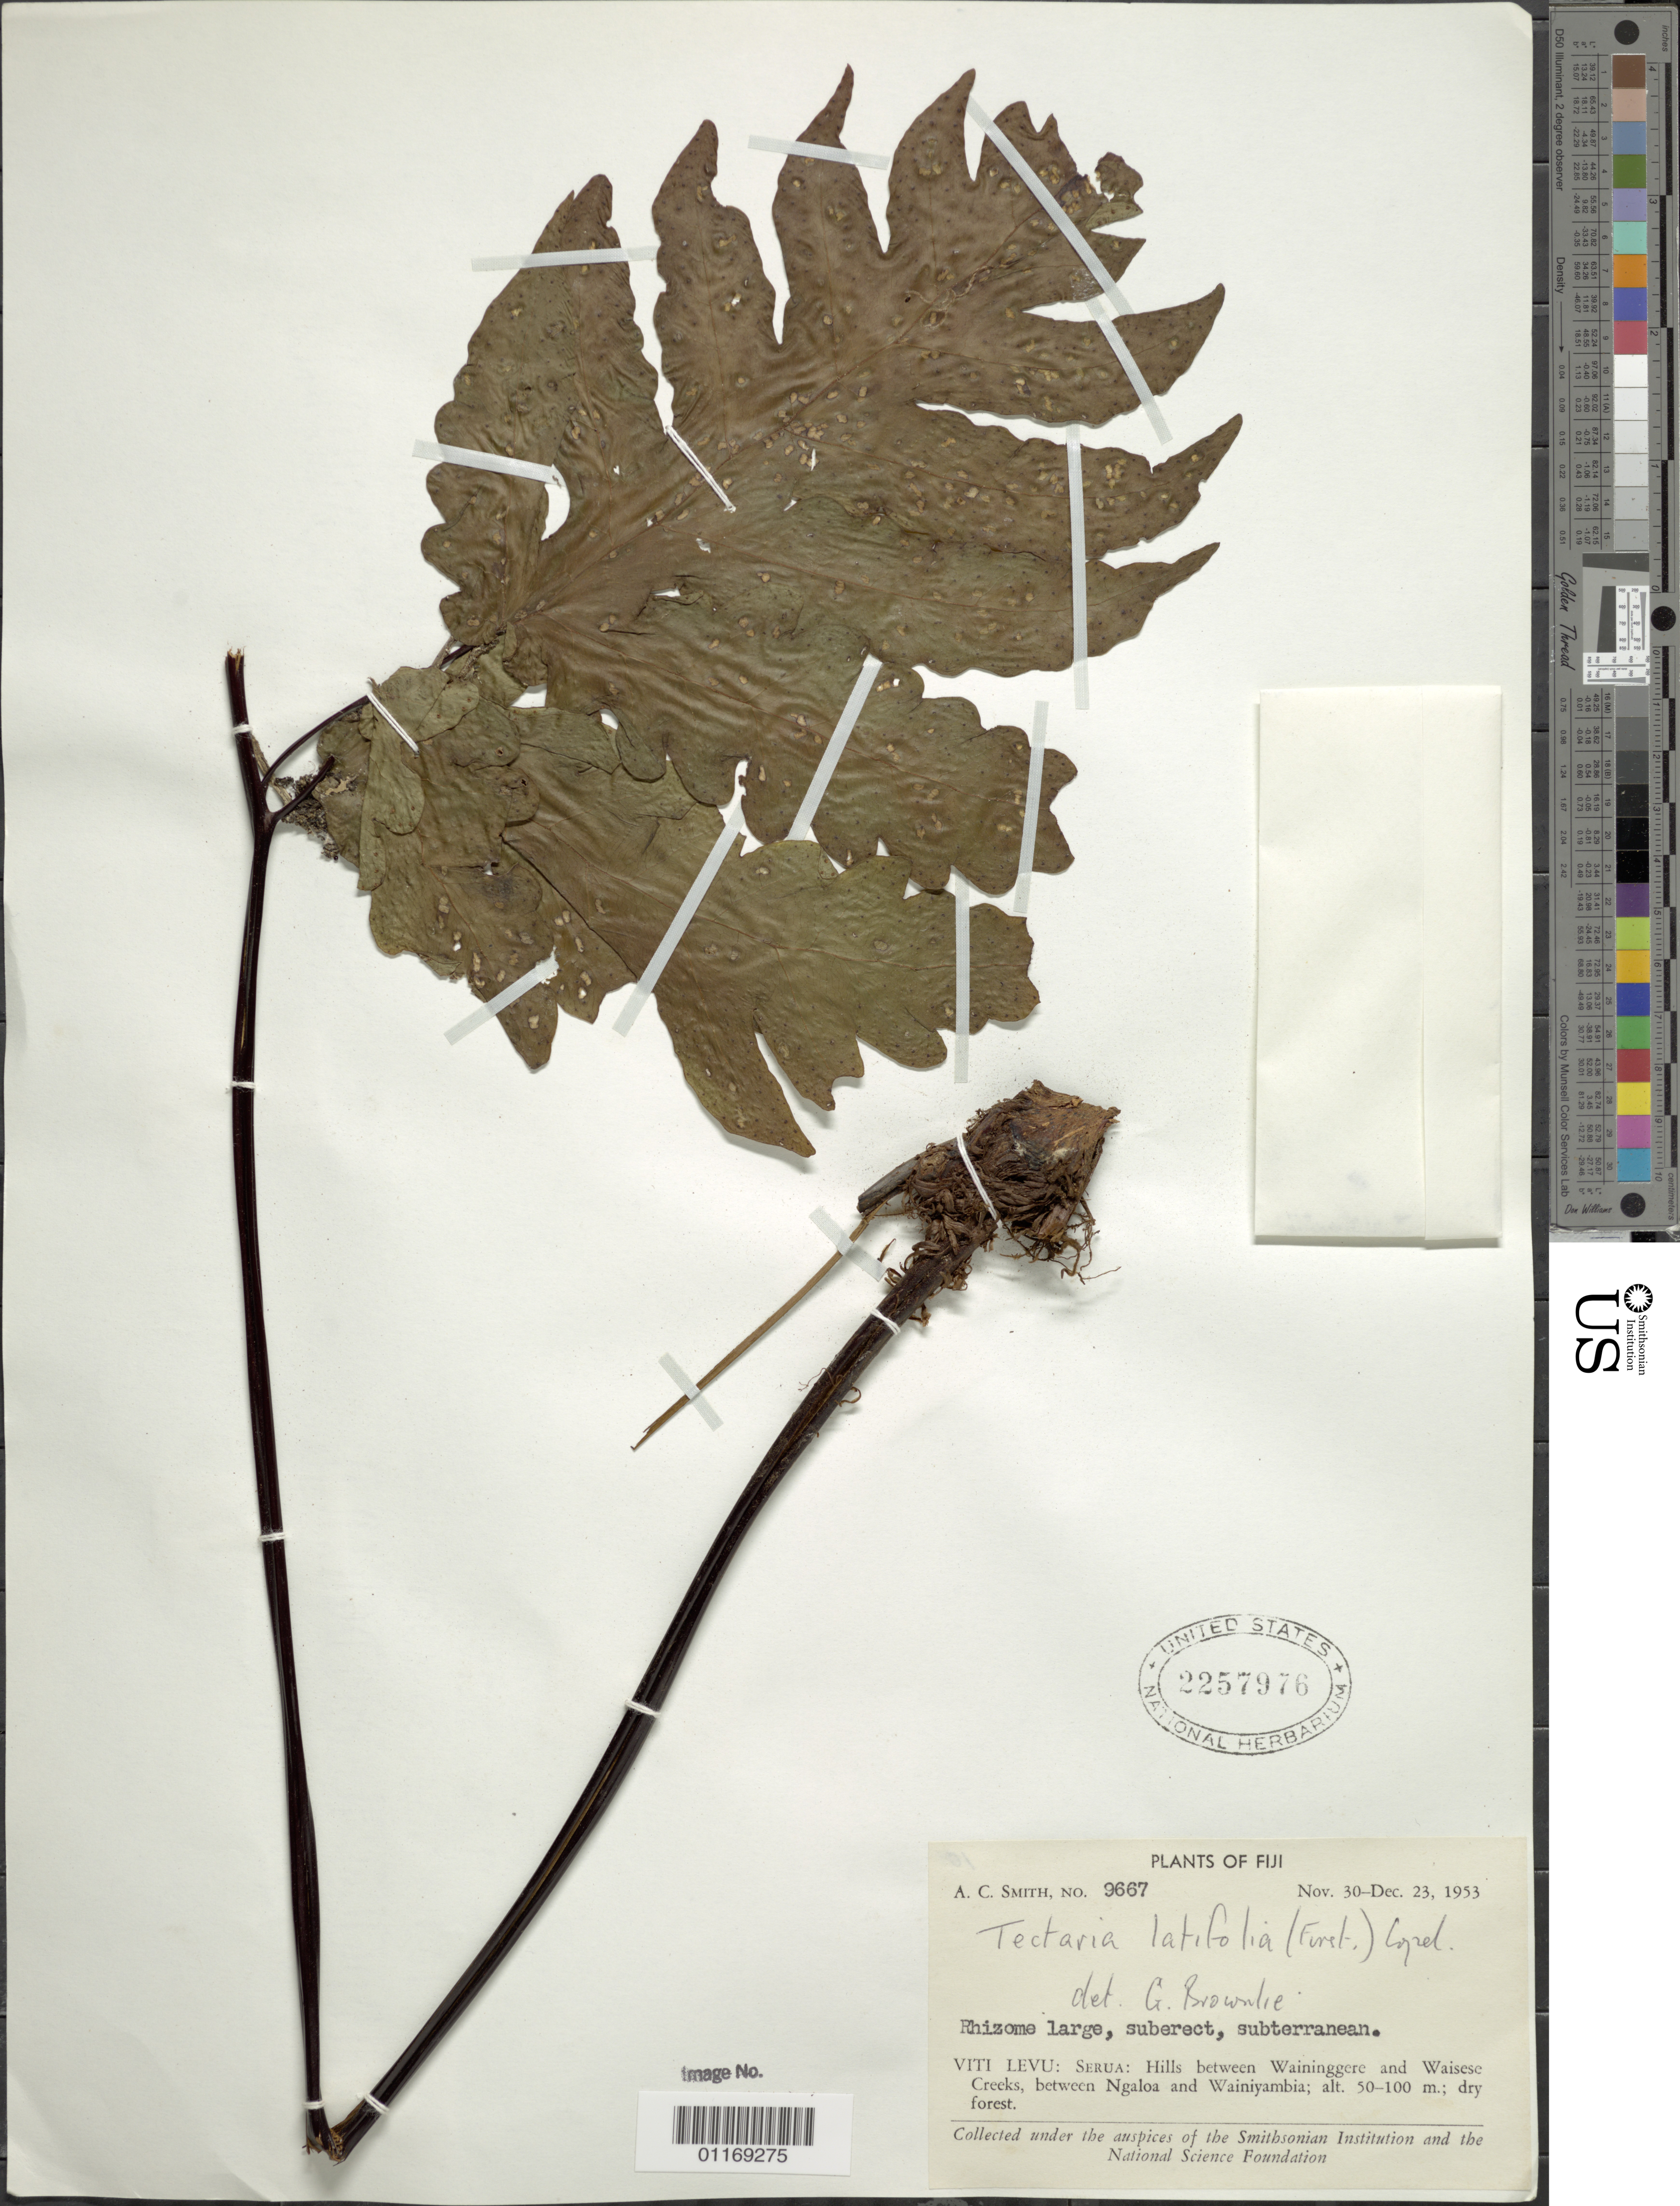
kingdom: Plantae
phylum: Tracheophyta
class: Polypodiopsida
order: Polypodiales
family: Tectariaceae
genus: Tectaria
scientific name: Tectaria latifolia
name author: (G. Forst.) Copel.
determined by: Brownlie, G.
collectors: A. C. Smith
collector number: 9667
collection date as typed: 30 Nov 1953 to 23 Dec 1953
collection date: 1953-11-30/1953-12-23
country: Fiji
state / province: Central Division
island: Viti Levu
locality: Serua Prov.: hills between waininggere and waisese creeks, between ngaloa and wainiyambia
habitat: Dry forest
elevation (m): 50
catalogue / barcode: US 2257976